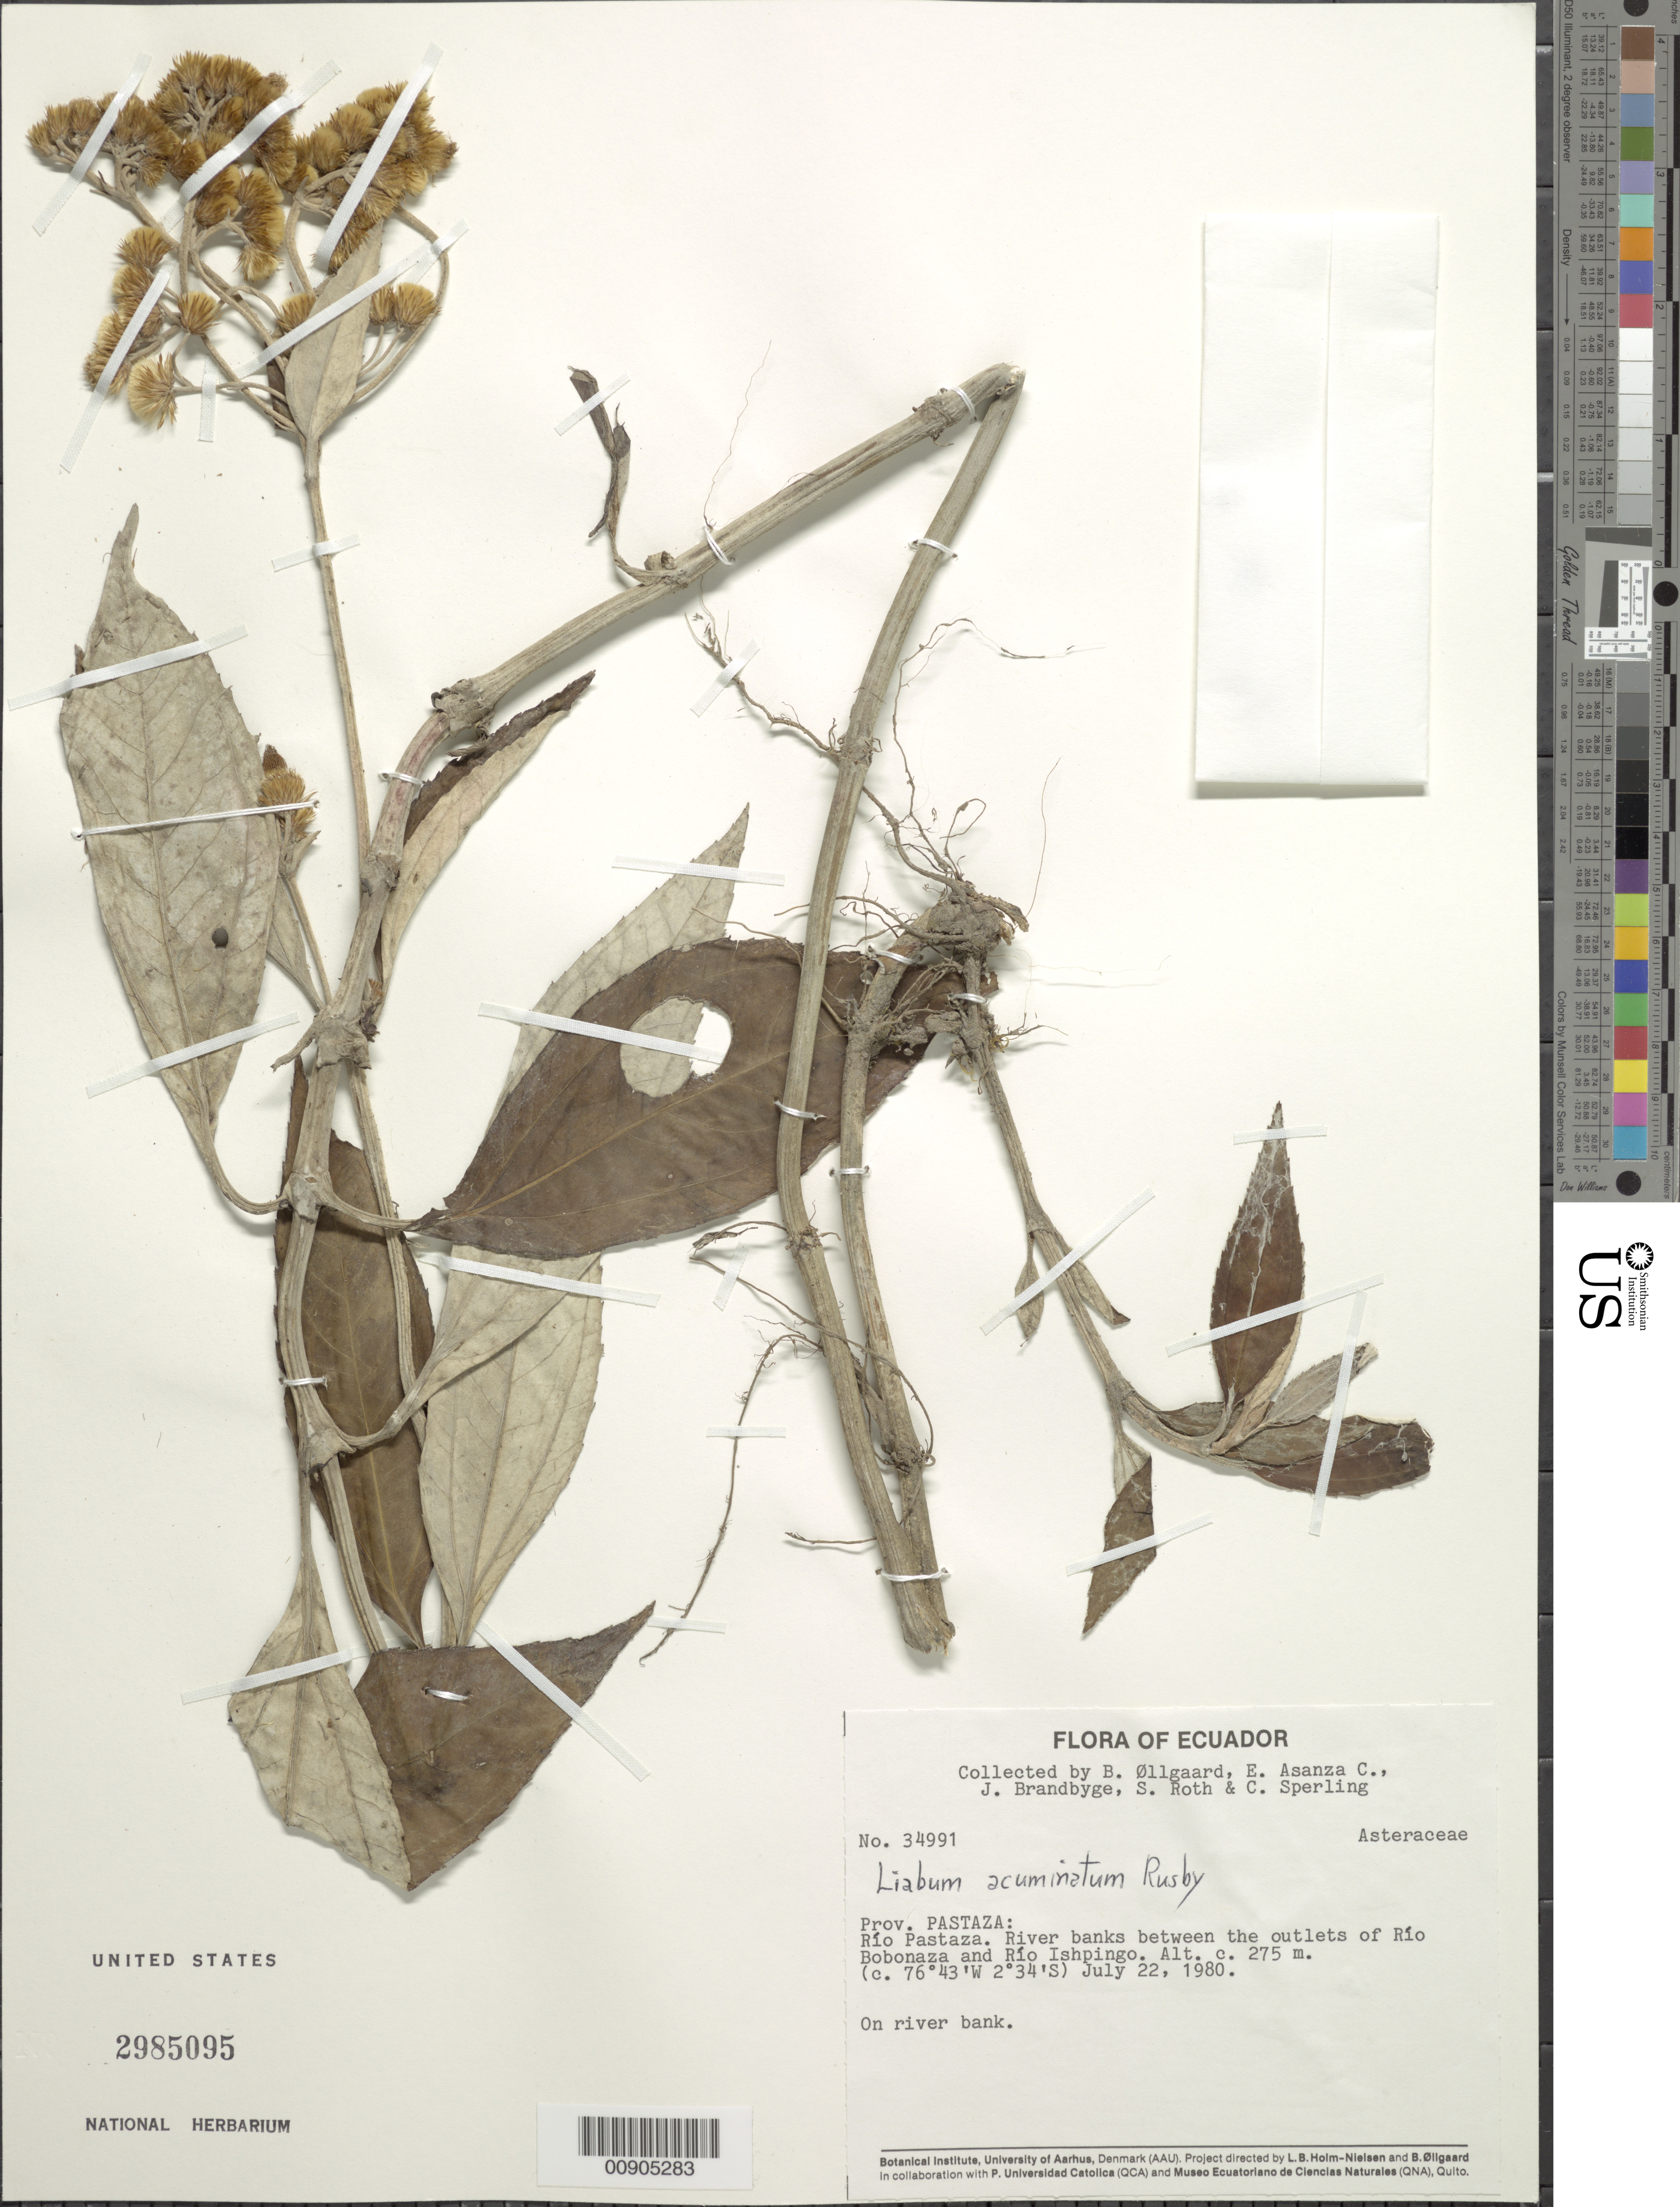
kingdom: Plantae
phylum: Tracheophyta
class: Magnoliopsida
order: Asterales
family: Asteraceae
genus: Liabum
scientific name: Liabum acuminatum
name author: Rusby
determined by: Robinson, H. E., (US), Smithsonian Institution - National Museum of Natural History (UNITED STATES)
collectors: B. Øllgaard, E. Azanza, J. Brandbyge, S. Roth & C. Sperling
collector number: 34991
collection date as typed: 22 July 1980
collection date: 1980-07-22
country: Ecuador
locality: Prov. Pastaza, Río Pastaza, between outlets of Río Bobonaza and Río Ishpingo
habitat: Riverbank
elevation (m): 275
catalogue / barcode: US 2985095